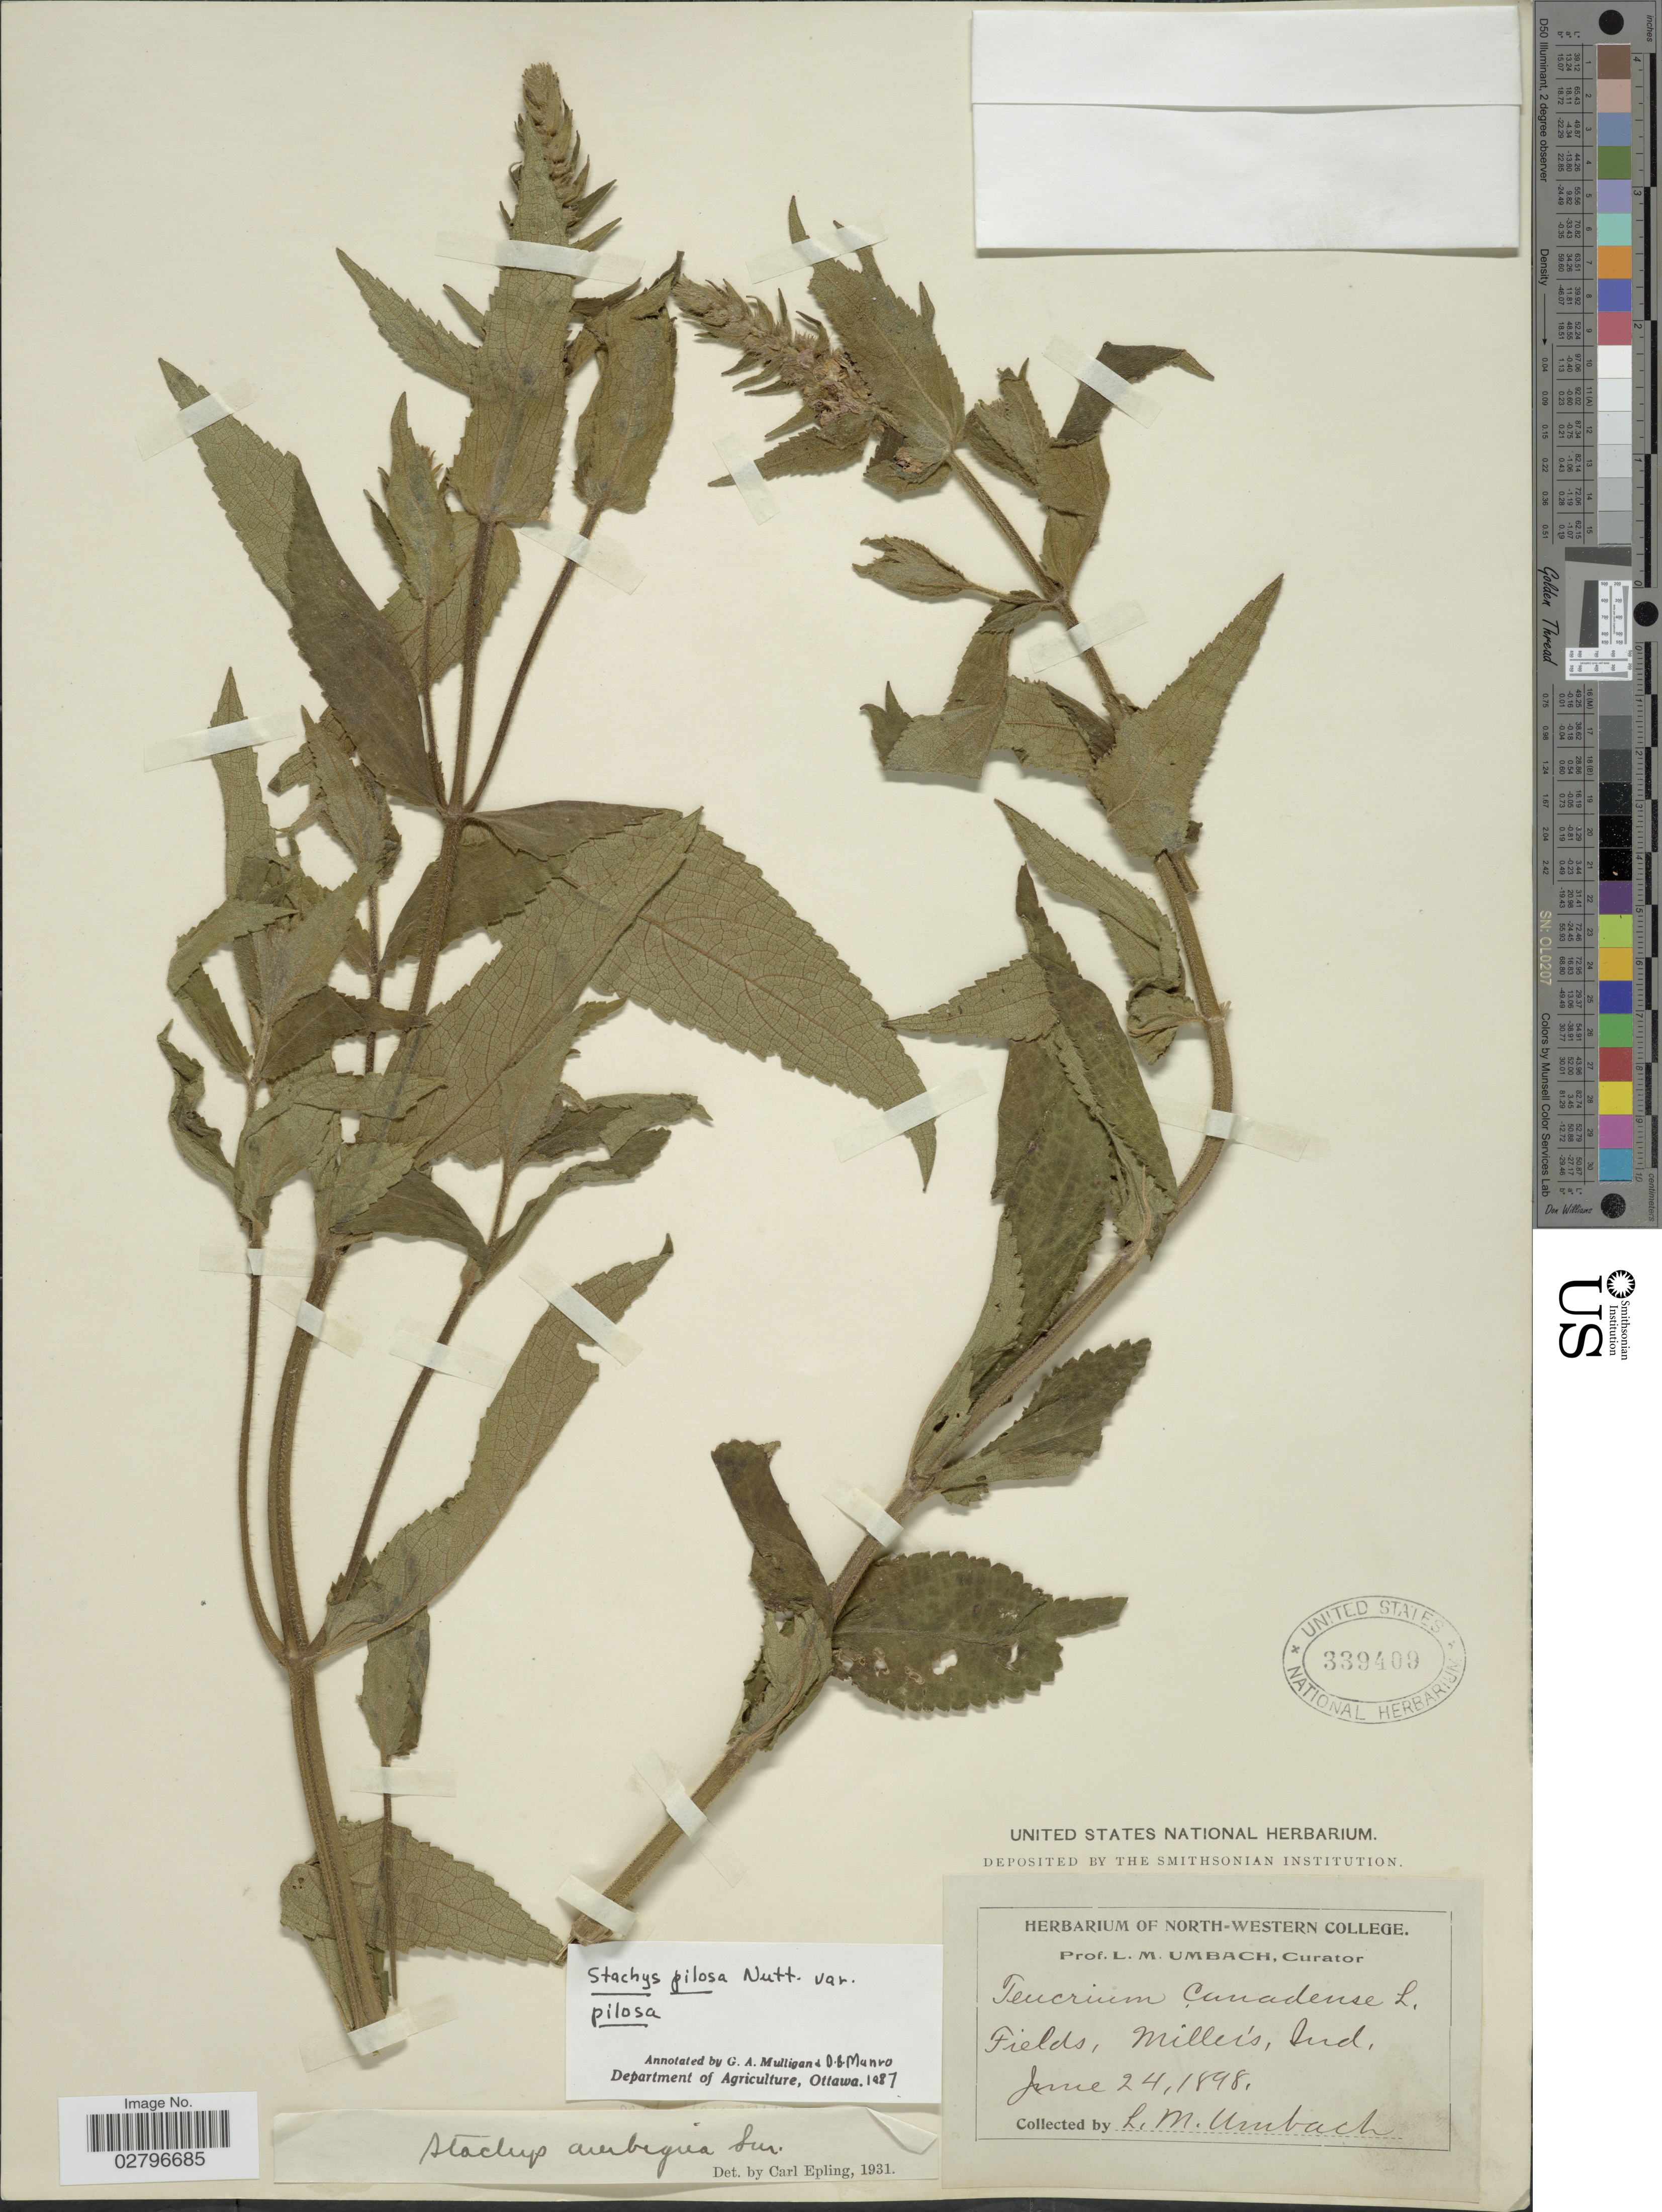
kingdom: Plantae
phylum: Tracheophyta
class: Magnoliopsida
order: Lamiales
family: Lamiaceae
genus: Stachys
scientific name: Stachys pilosa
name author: Nutt.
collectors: L. M. Umbach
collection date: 1898-06-24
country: United States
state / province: Indiana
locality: Fields, Miller's.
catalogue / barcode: US 339409